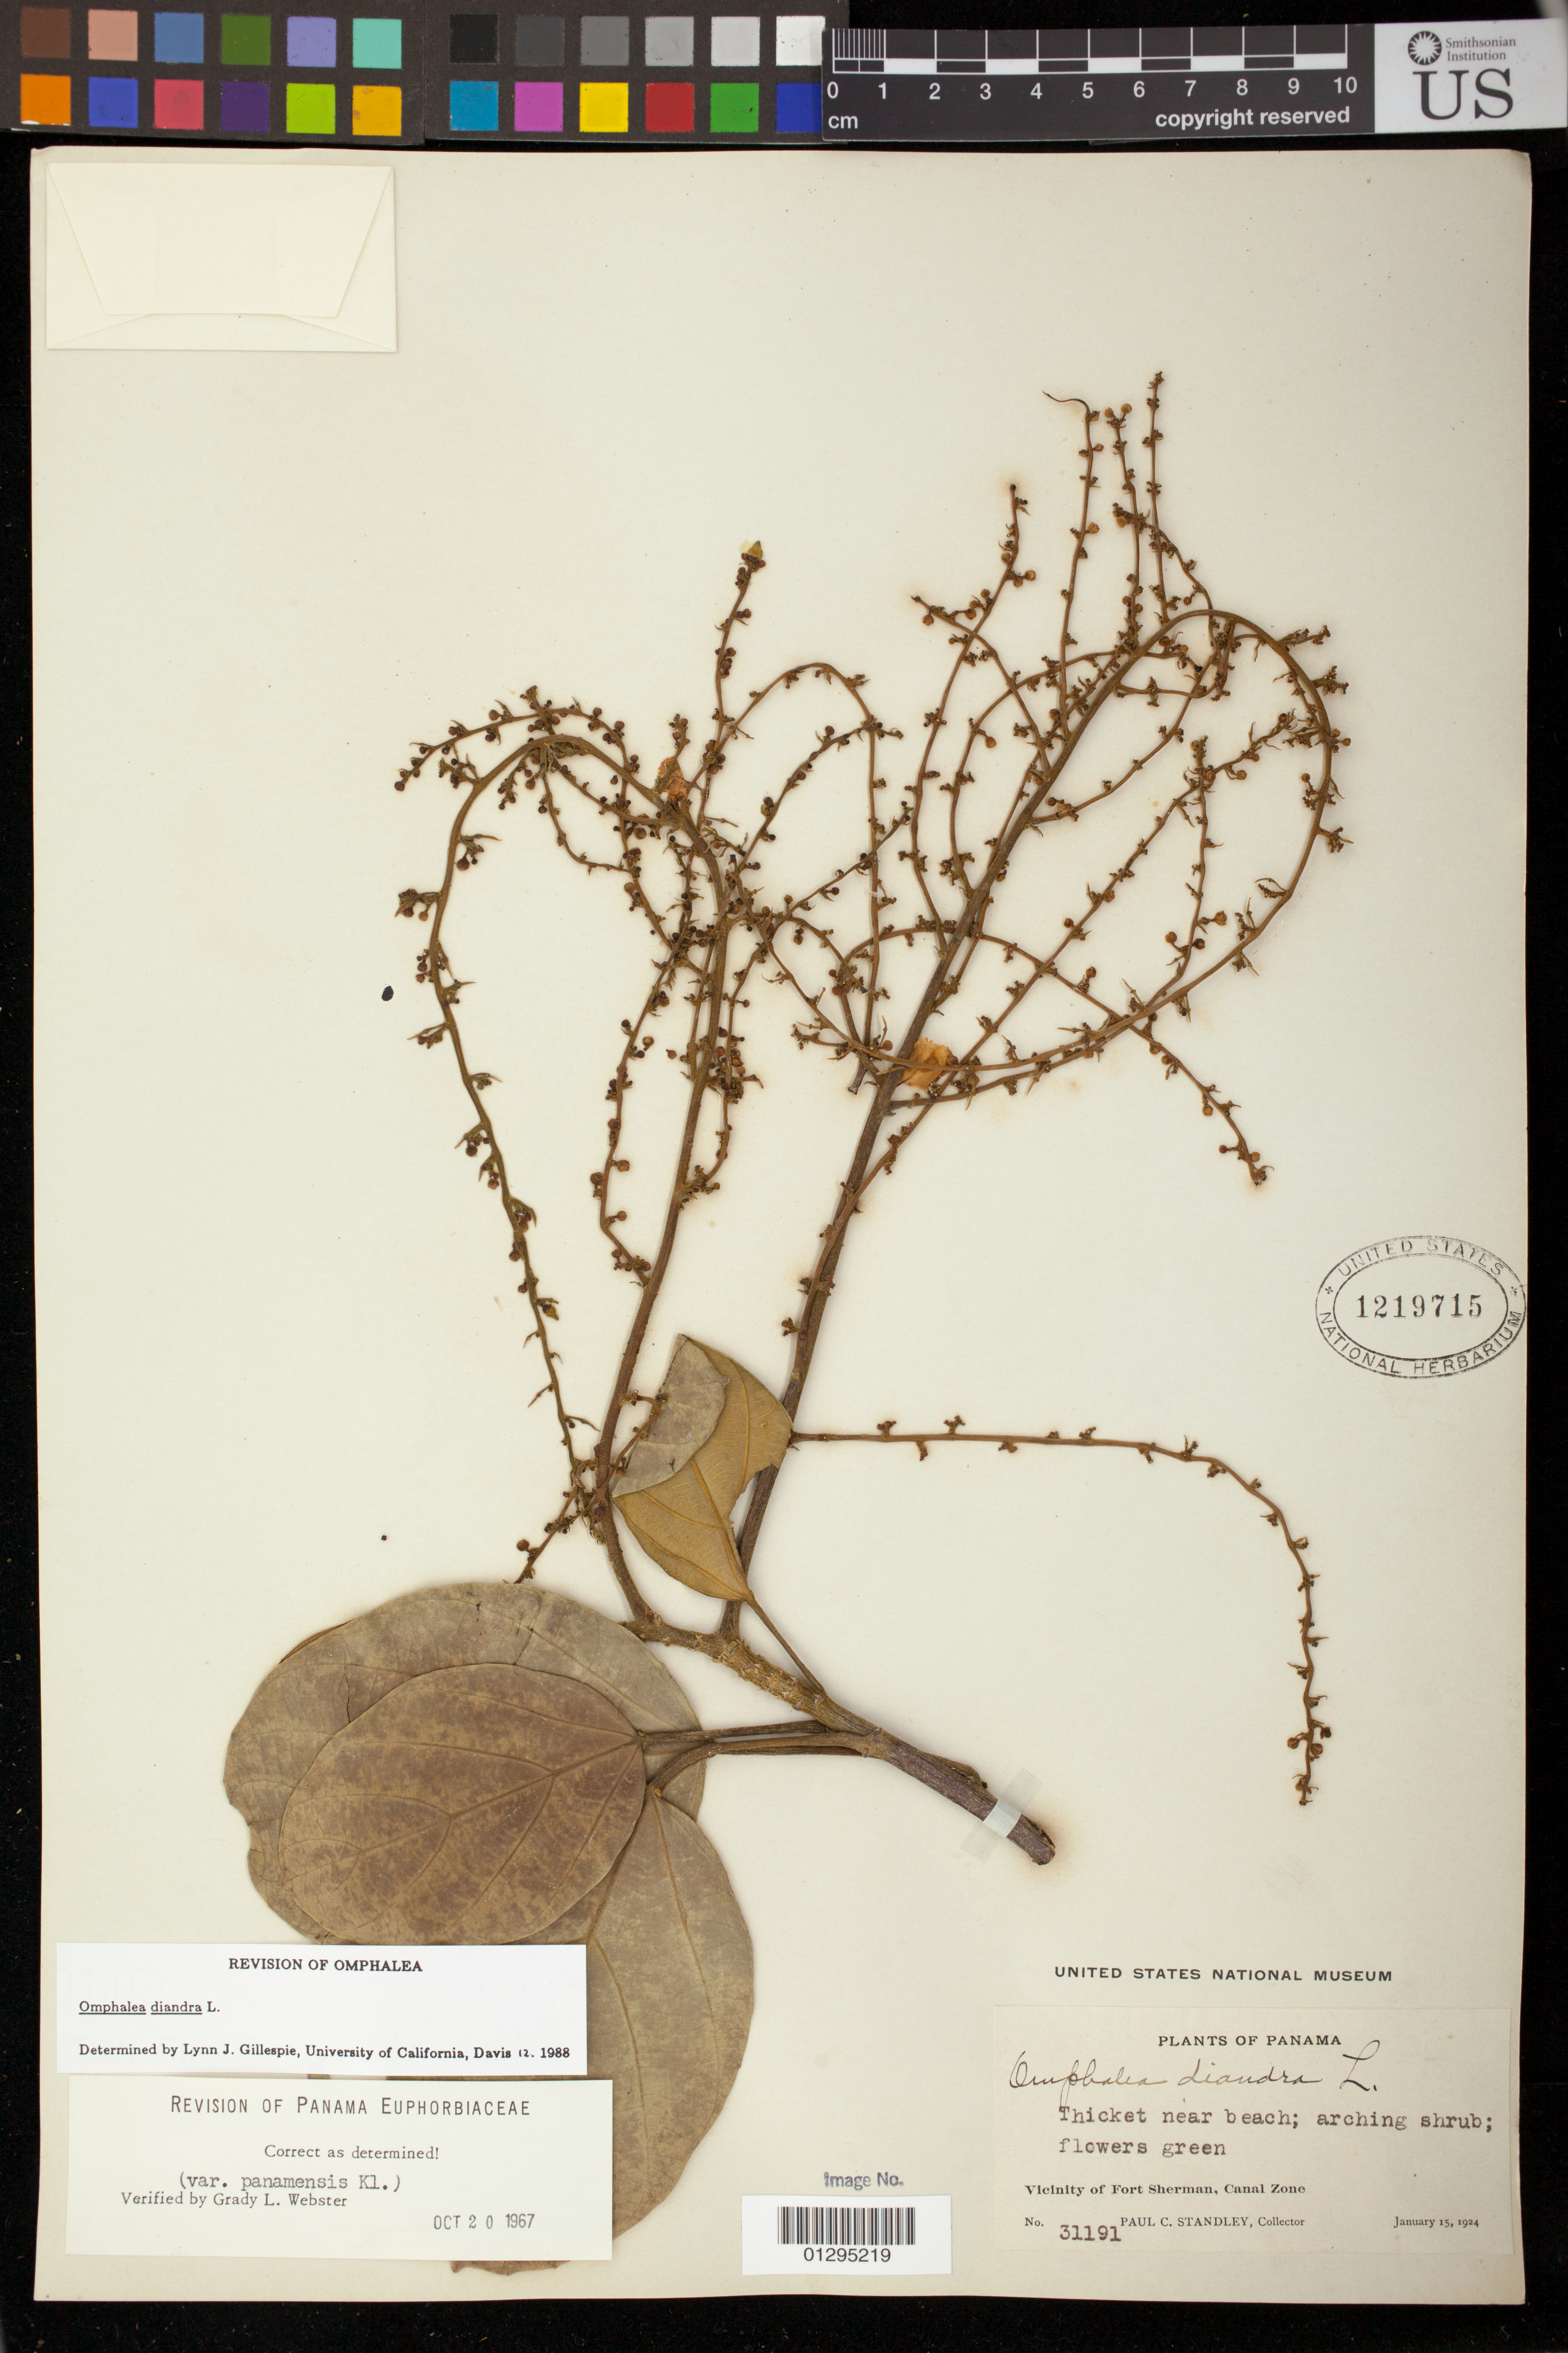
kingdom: Plantae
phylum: Tracheophyta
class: Magnoliopsida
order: Malpighiales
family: Euphorbiaceae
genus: Omphalea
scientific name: Omphalea diandra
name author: L.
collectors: Standley, Paul Carpenter, Steyermark, Julian Alfred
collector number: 31191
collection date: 1924-01-15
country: Panama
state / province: Colón / Panamá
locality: Vicinity of Fort Sherman, Canal Zone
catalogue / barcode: US 1219715